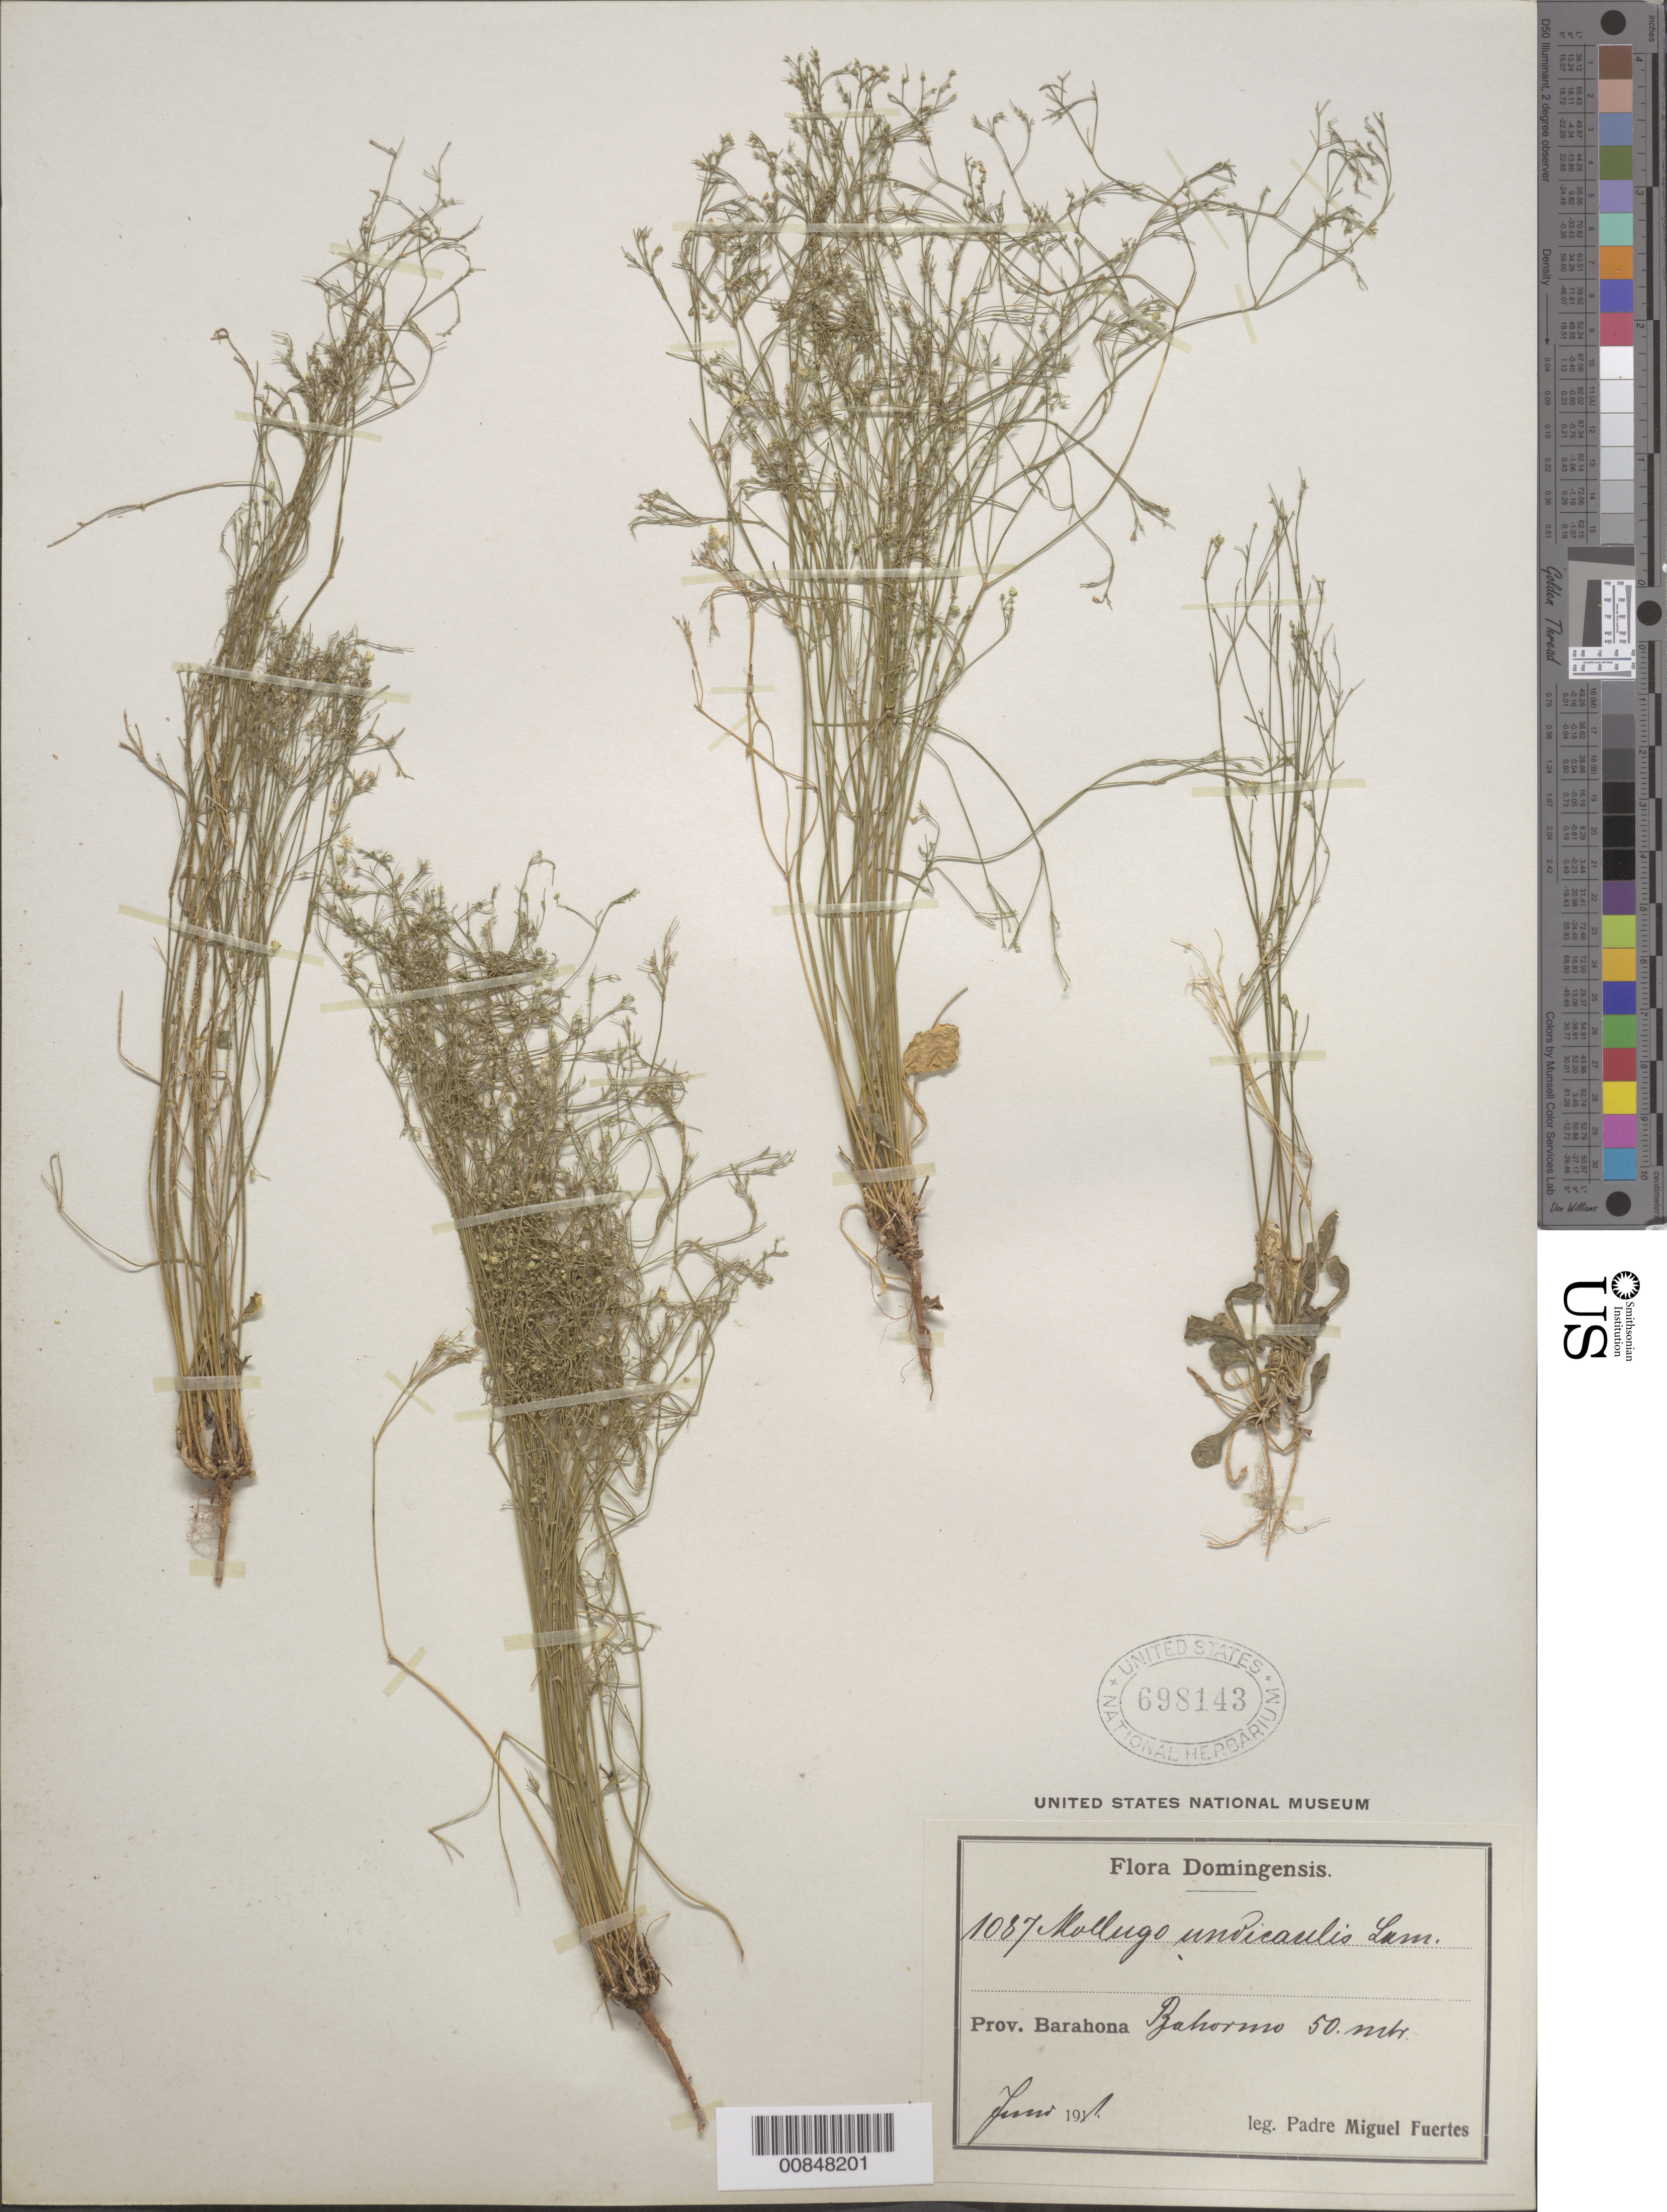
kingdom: Plantae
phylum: Tracheophyta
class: Magnoliopsida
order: Caryophyllales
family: Molluginaceae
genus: Paramollugo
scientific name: Paramollugo spathulata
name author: (Sw.) Sukhor.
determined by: Strong, Mark T., (BOT), Smithsonian Institution - National Museum of Natural History (UNITED STATES)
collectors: M. D. Fuertes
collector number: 1087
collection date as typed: Jun 1911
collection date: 1911-06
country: Dominican Republic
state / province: Barahona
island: Hispaniola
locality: Bahoruco.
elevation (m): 50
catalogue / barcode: US 698143